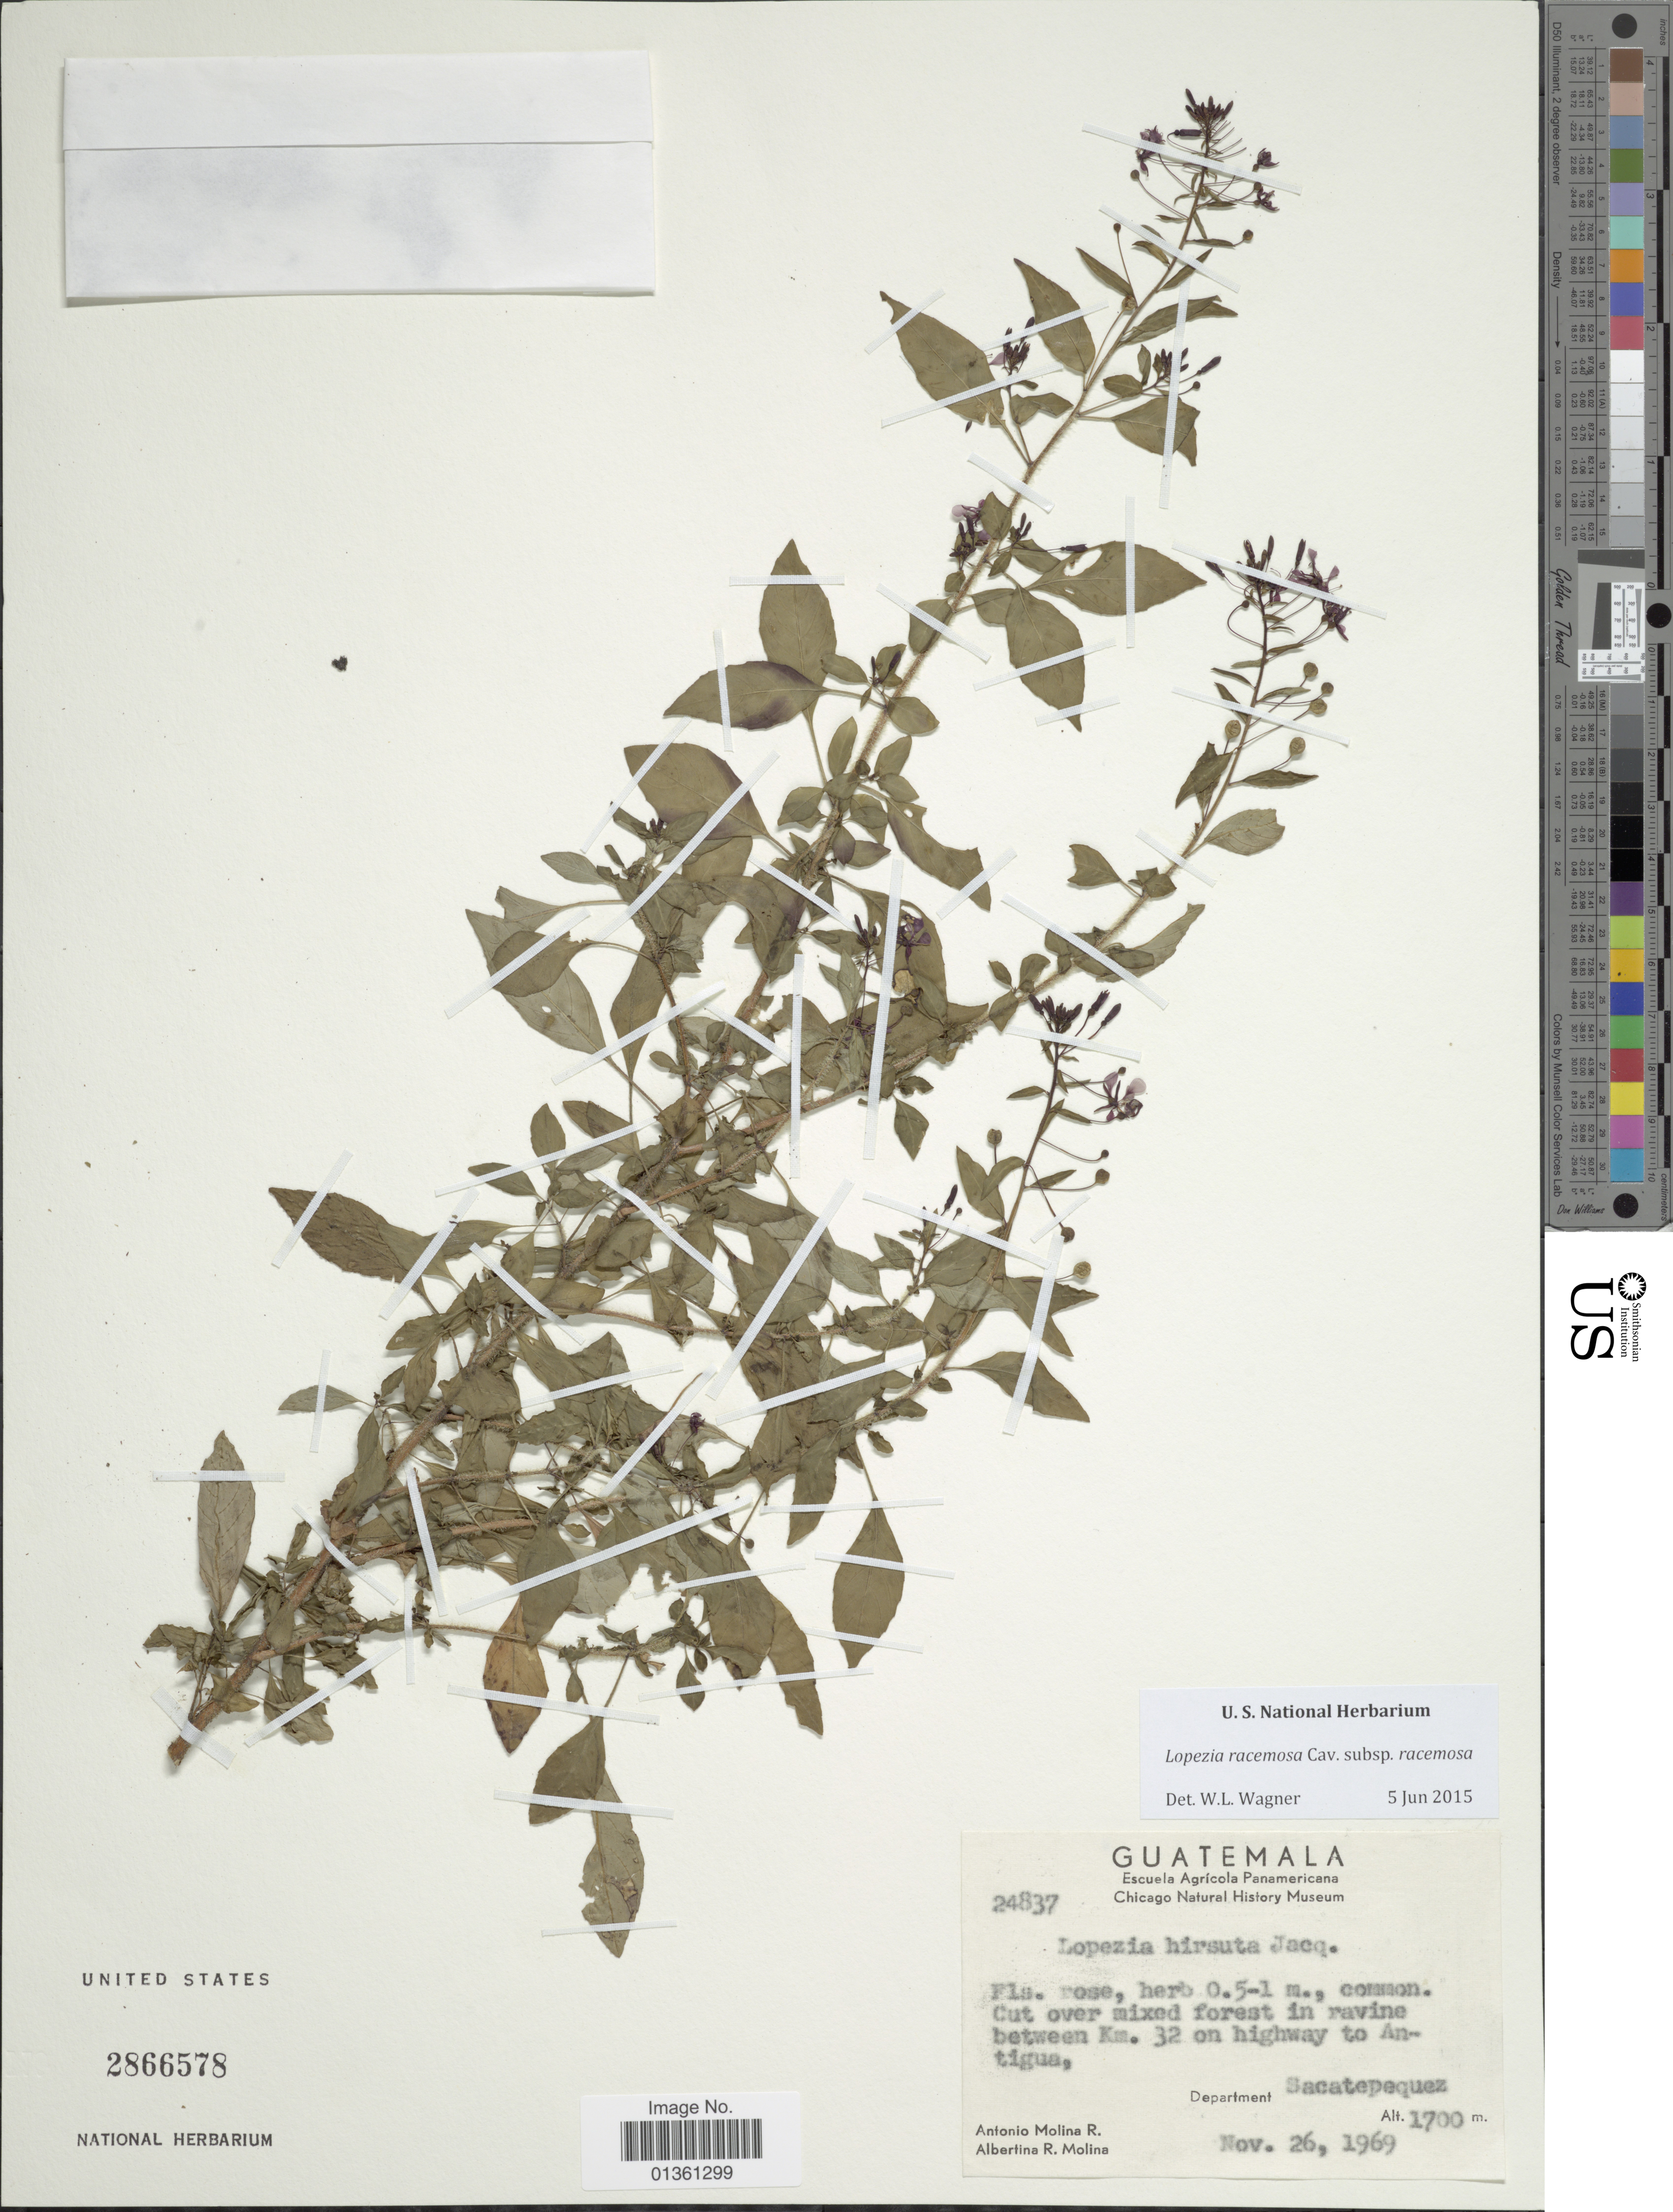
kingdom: Plantae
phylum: Tracheophyta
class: Magnoliopsida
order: Myrtales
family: Onagraceae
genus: Lopezia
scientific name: Lopezia racemosa subsp. racemosa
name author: Cav.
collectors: A. Molina R. & A. R. Molina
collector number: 24837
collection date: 1969-11-26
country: Guatemala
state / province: Sacatepéquez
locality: Between Km. 32 on highway to Antigua.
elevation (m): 1700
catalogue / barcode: US 2866578